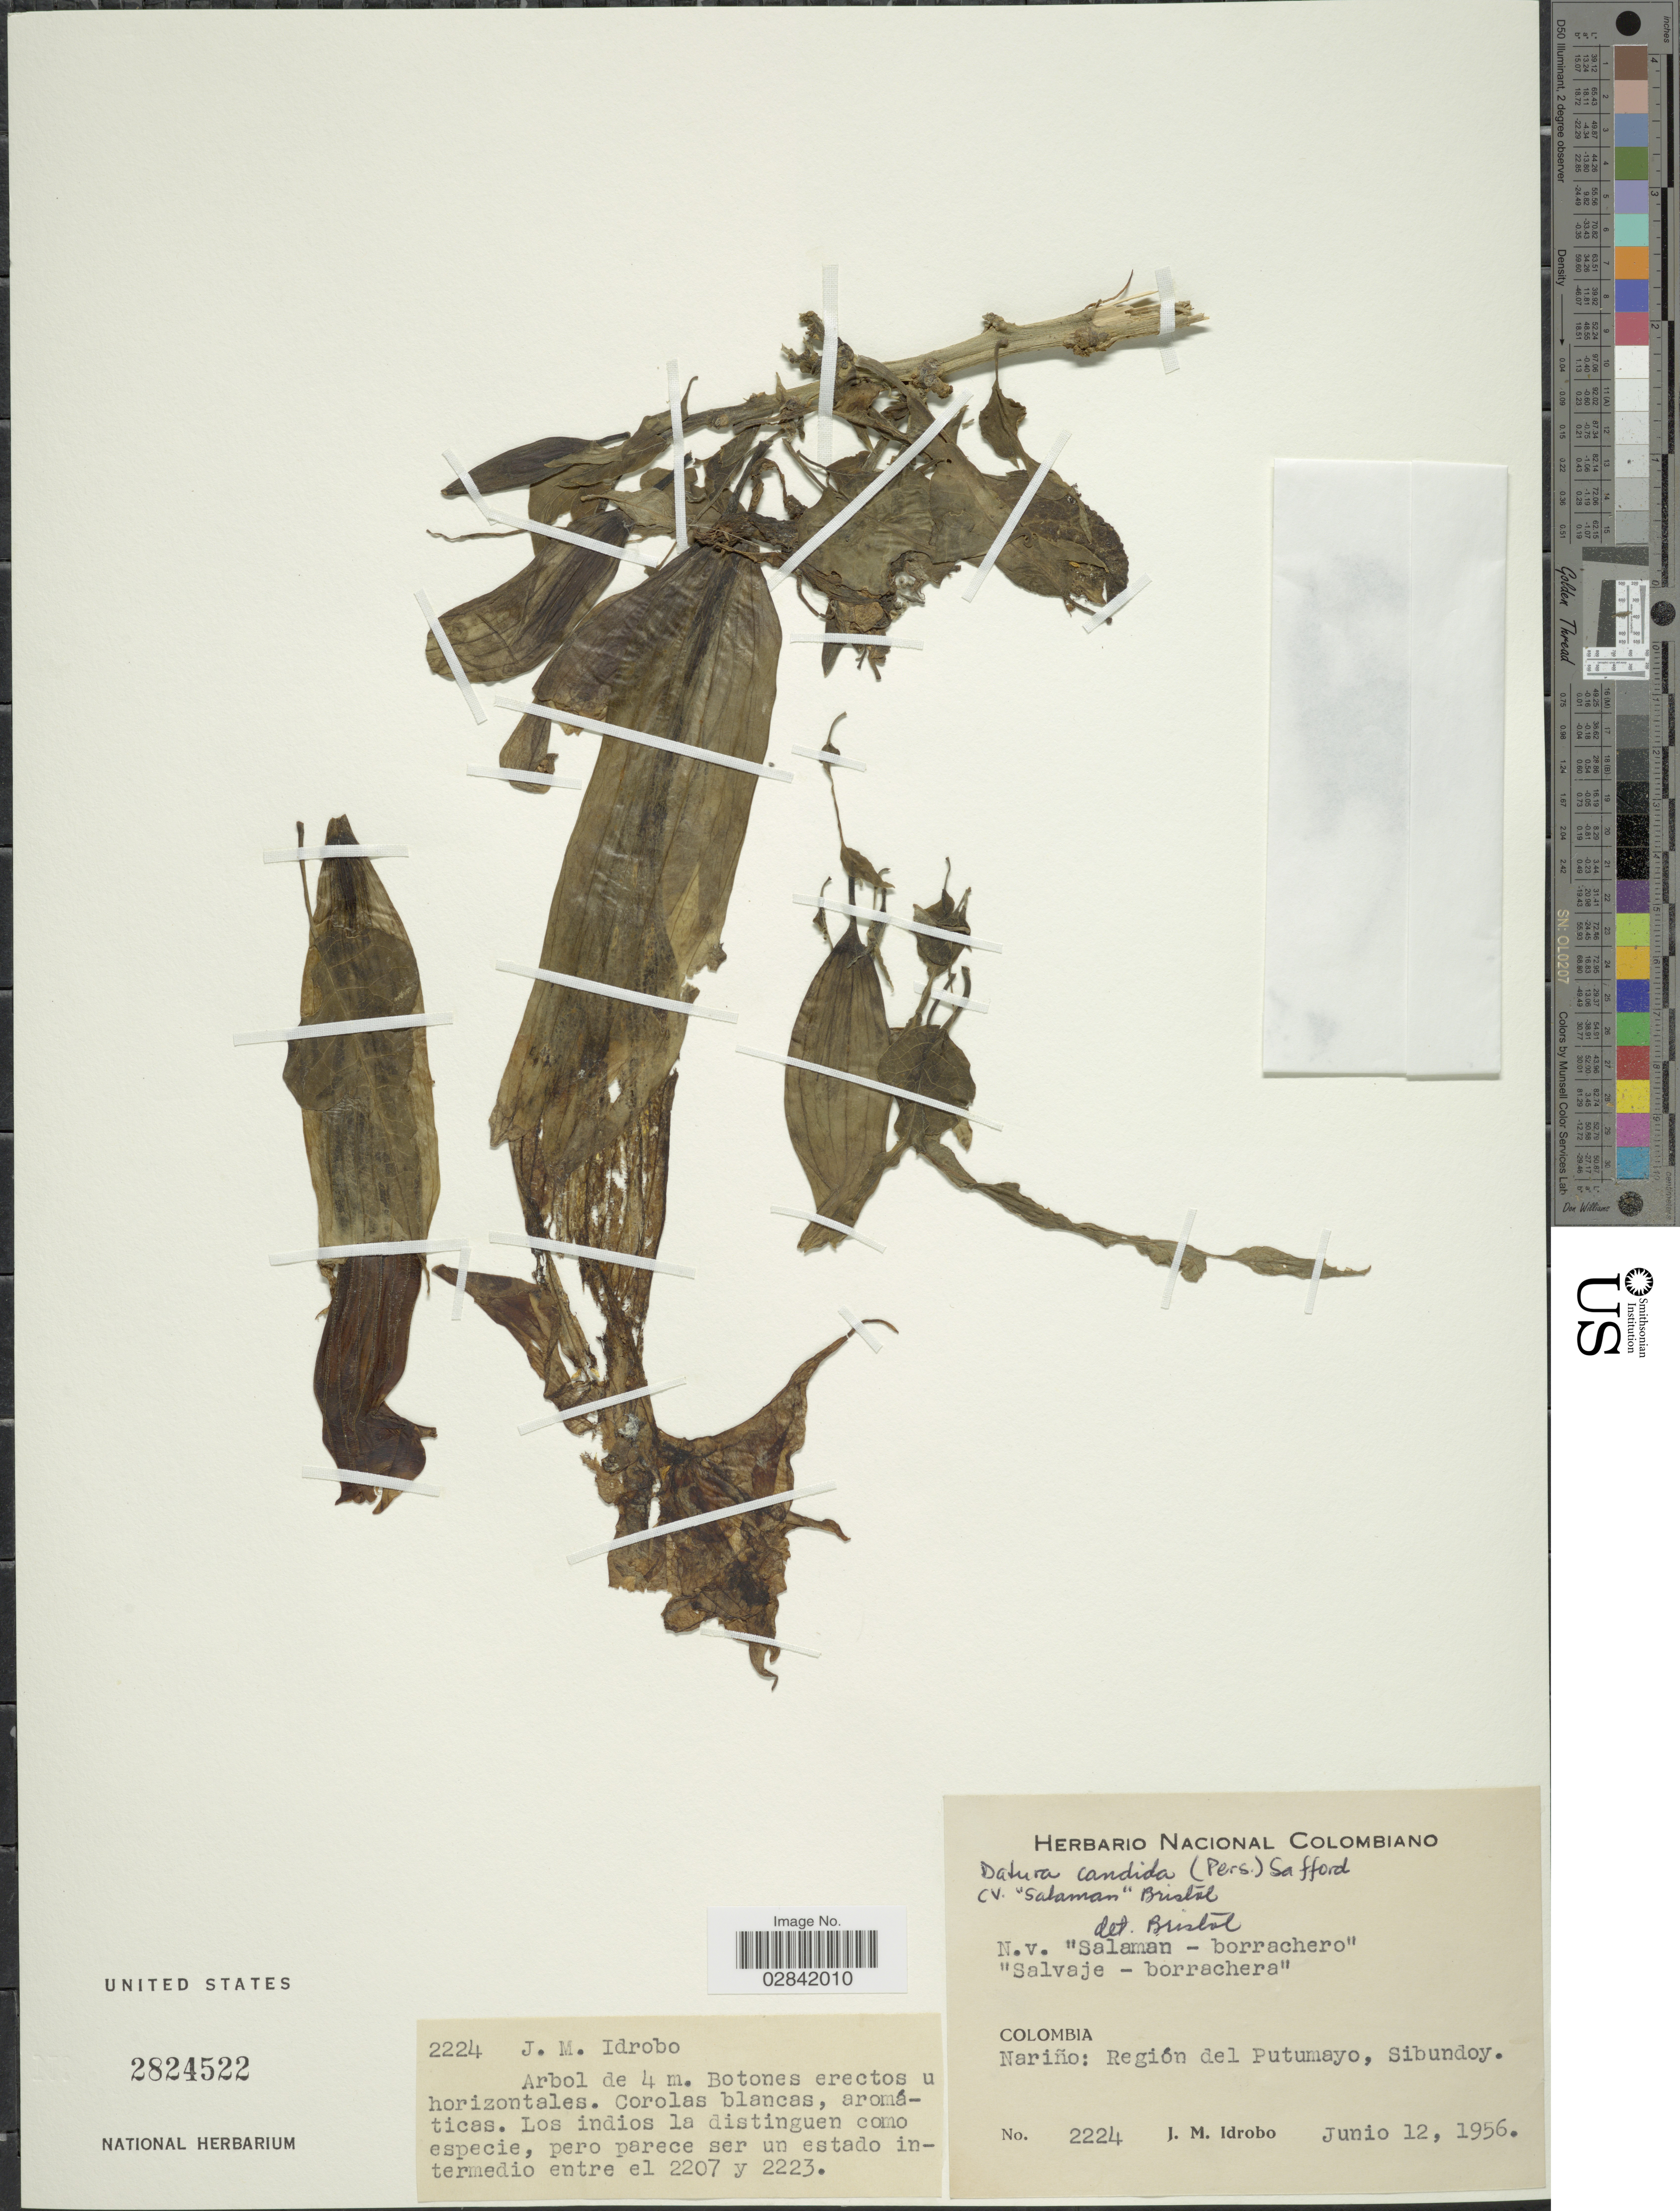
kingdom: Plantae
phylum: Tracheophyta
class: Magnoliopsida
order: Solanales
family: Solanaceae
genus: Brugmansia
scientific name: Brugmansia x candida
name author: Pers.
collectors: J. M. Idrobo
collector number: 2224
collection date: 1956-06-12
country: Colombia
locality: Nariño: Región del Putumayo, Sibundoy.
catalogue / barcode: US 2824522